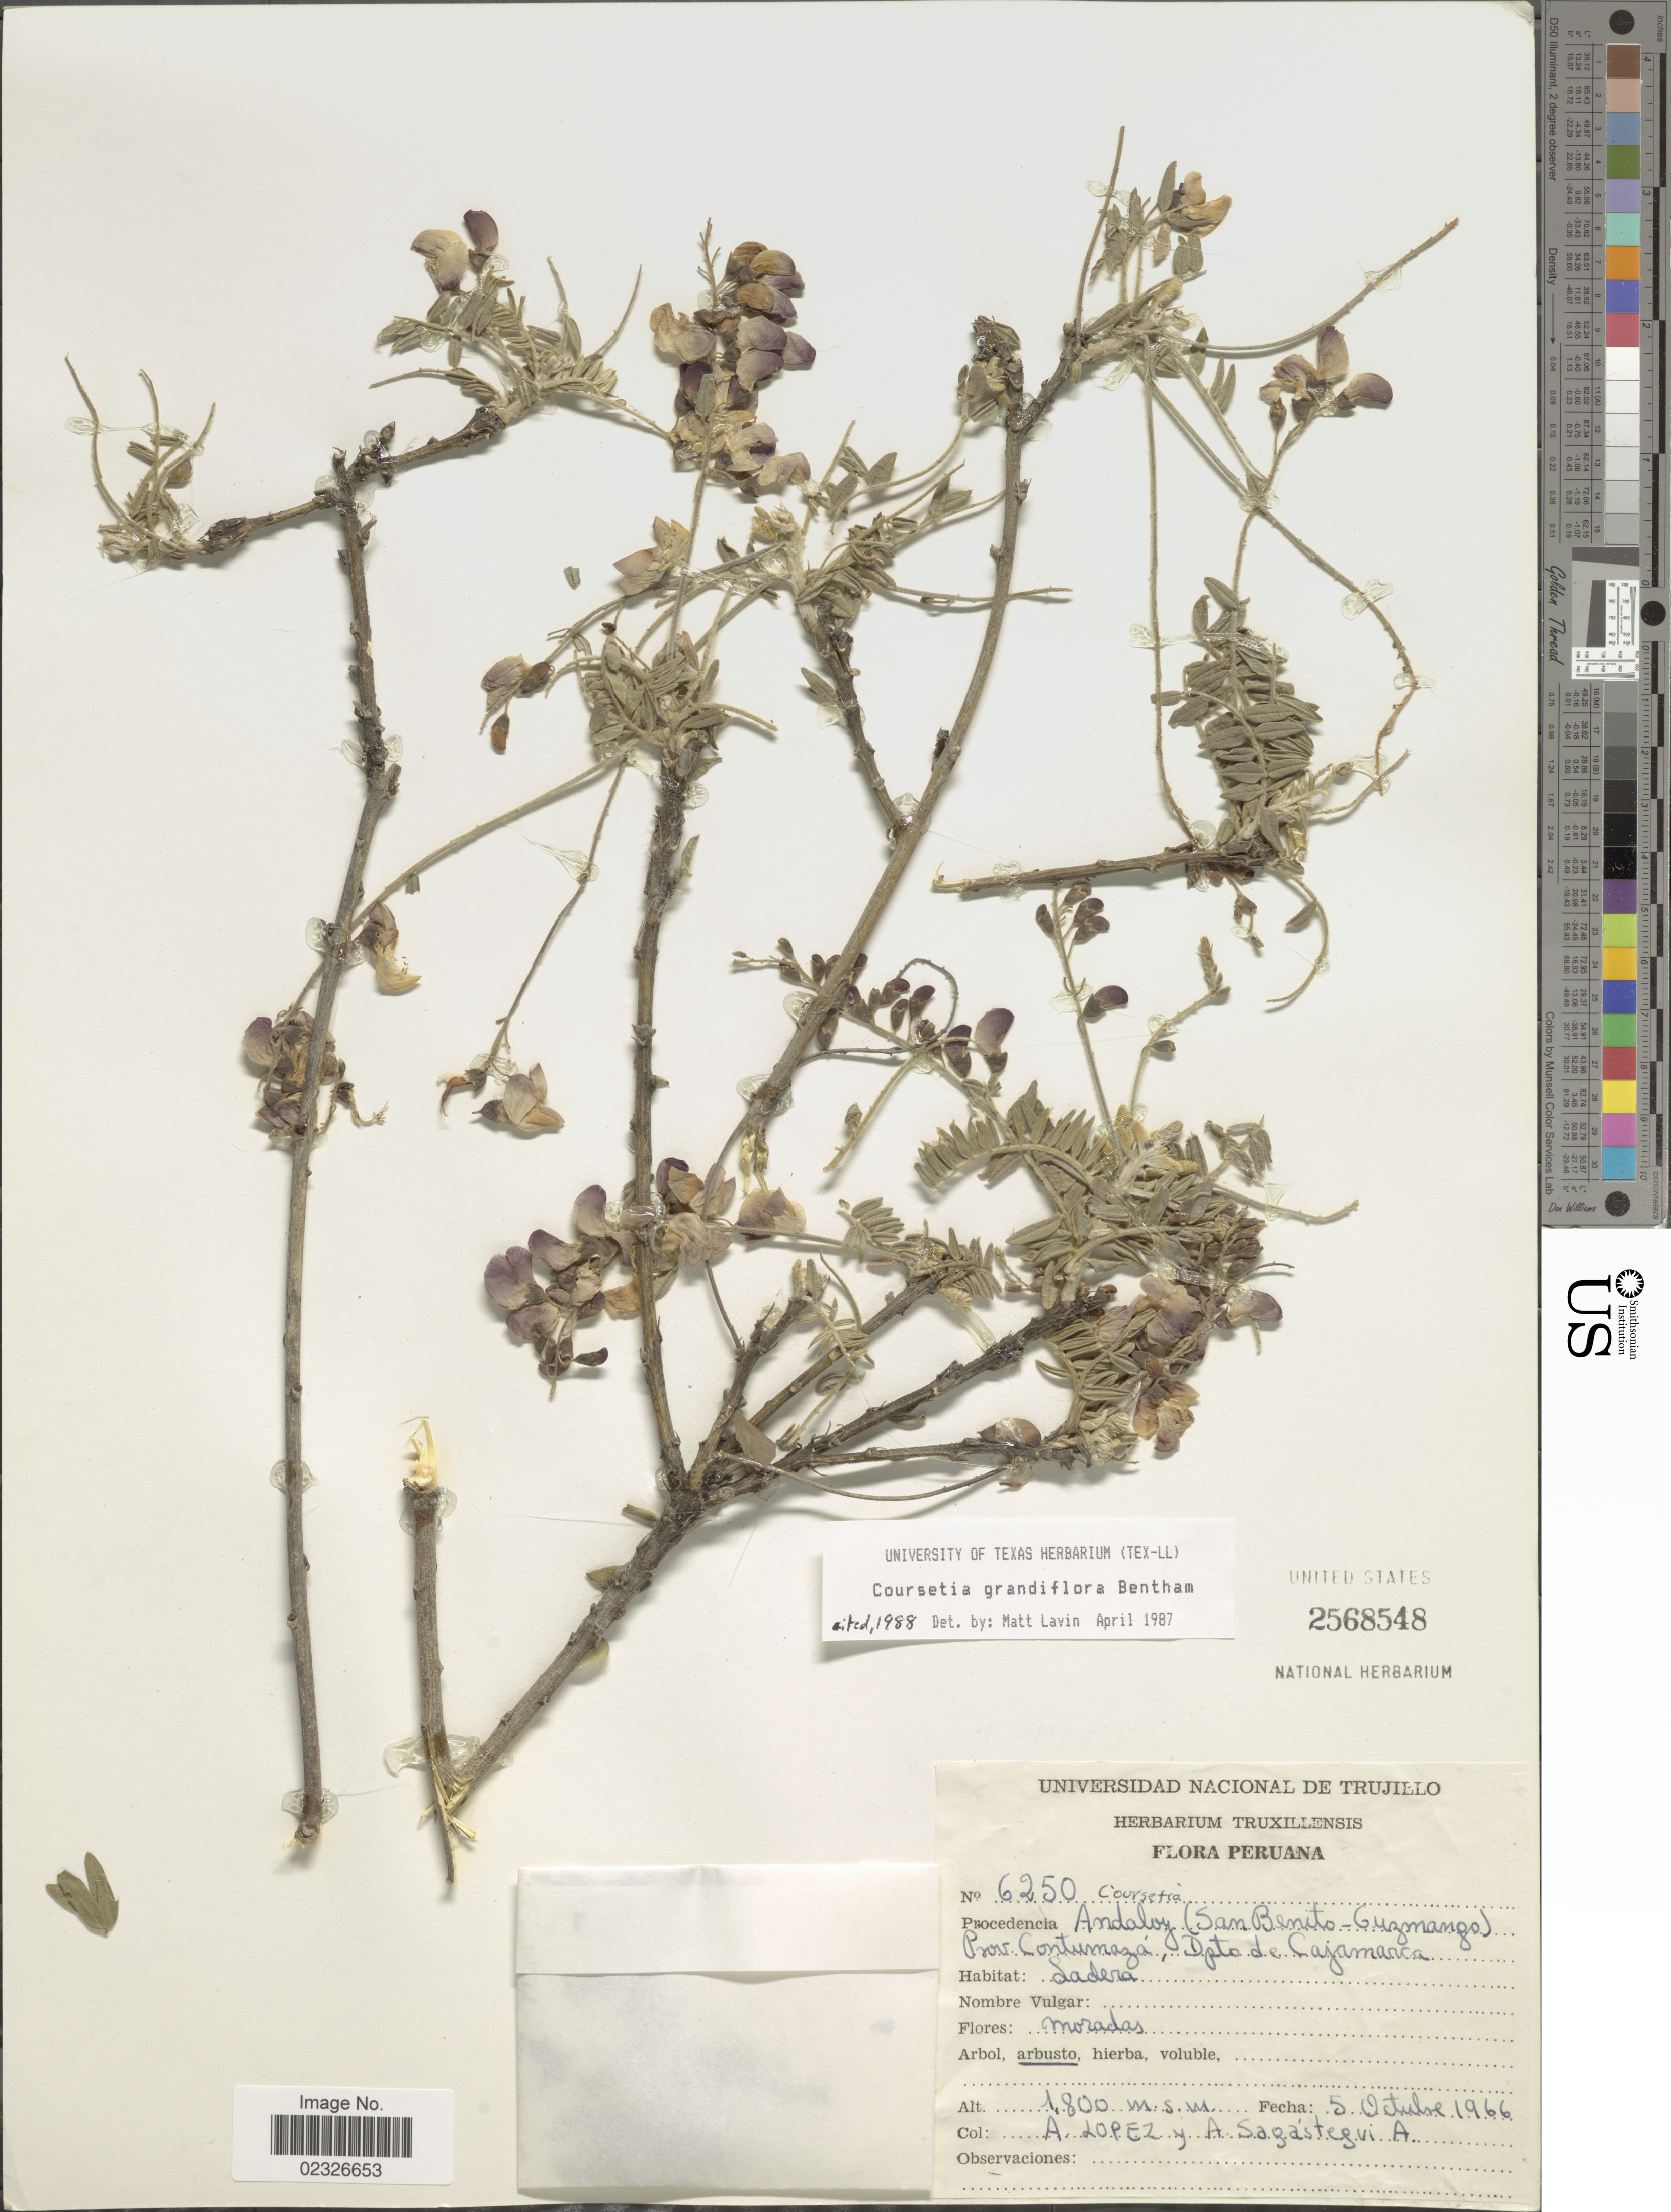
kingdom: Plantae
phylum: Tracheophyta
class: Magnoliopsida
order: Fabales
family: Fabaceae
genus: Coursetia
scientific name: Coursetia grandiflora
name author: Benth.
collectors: A. Lopez & A. Sagástegui A.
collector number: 6250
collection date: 1966-10-05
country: Peru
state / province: Cajamarca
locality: Andaloy (San Benito-Guzmango), Prov. Contumazá, Dpto de Cajamarca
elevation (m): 1800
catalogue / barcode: US 2568548